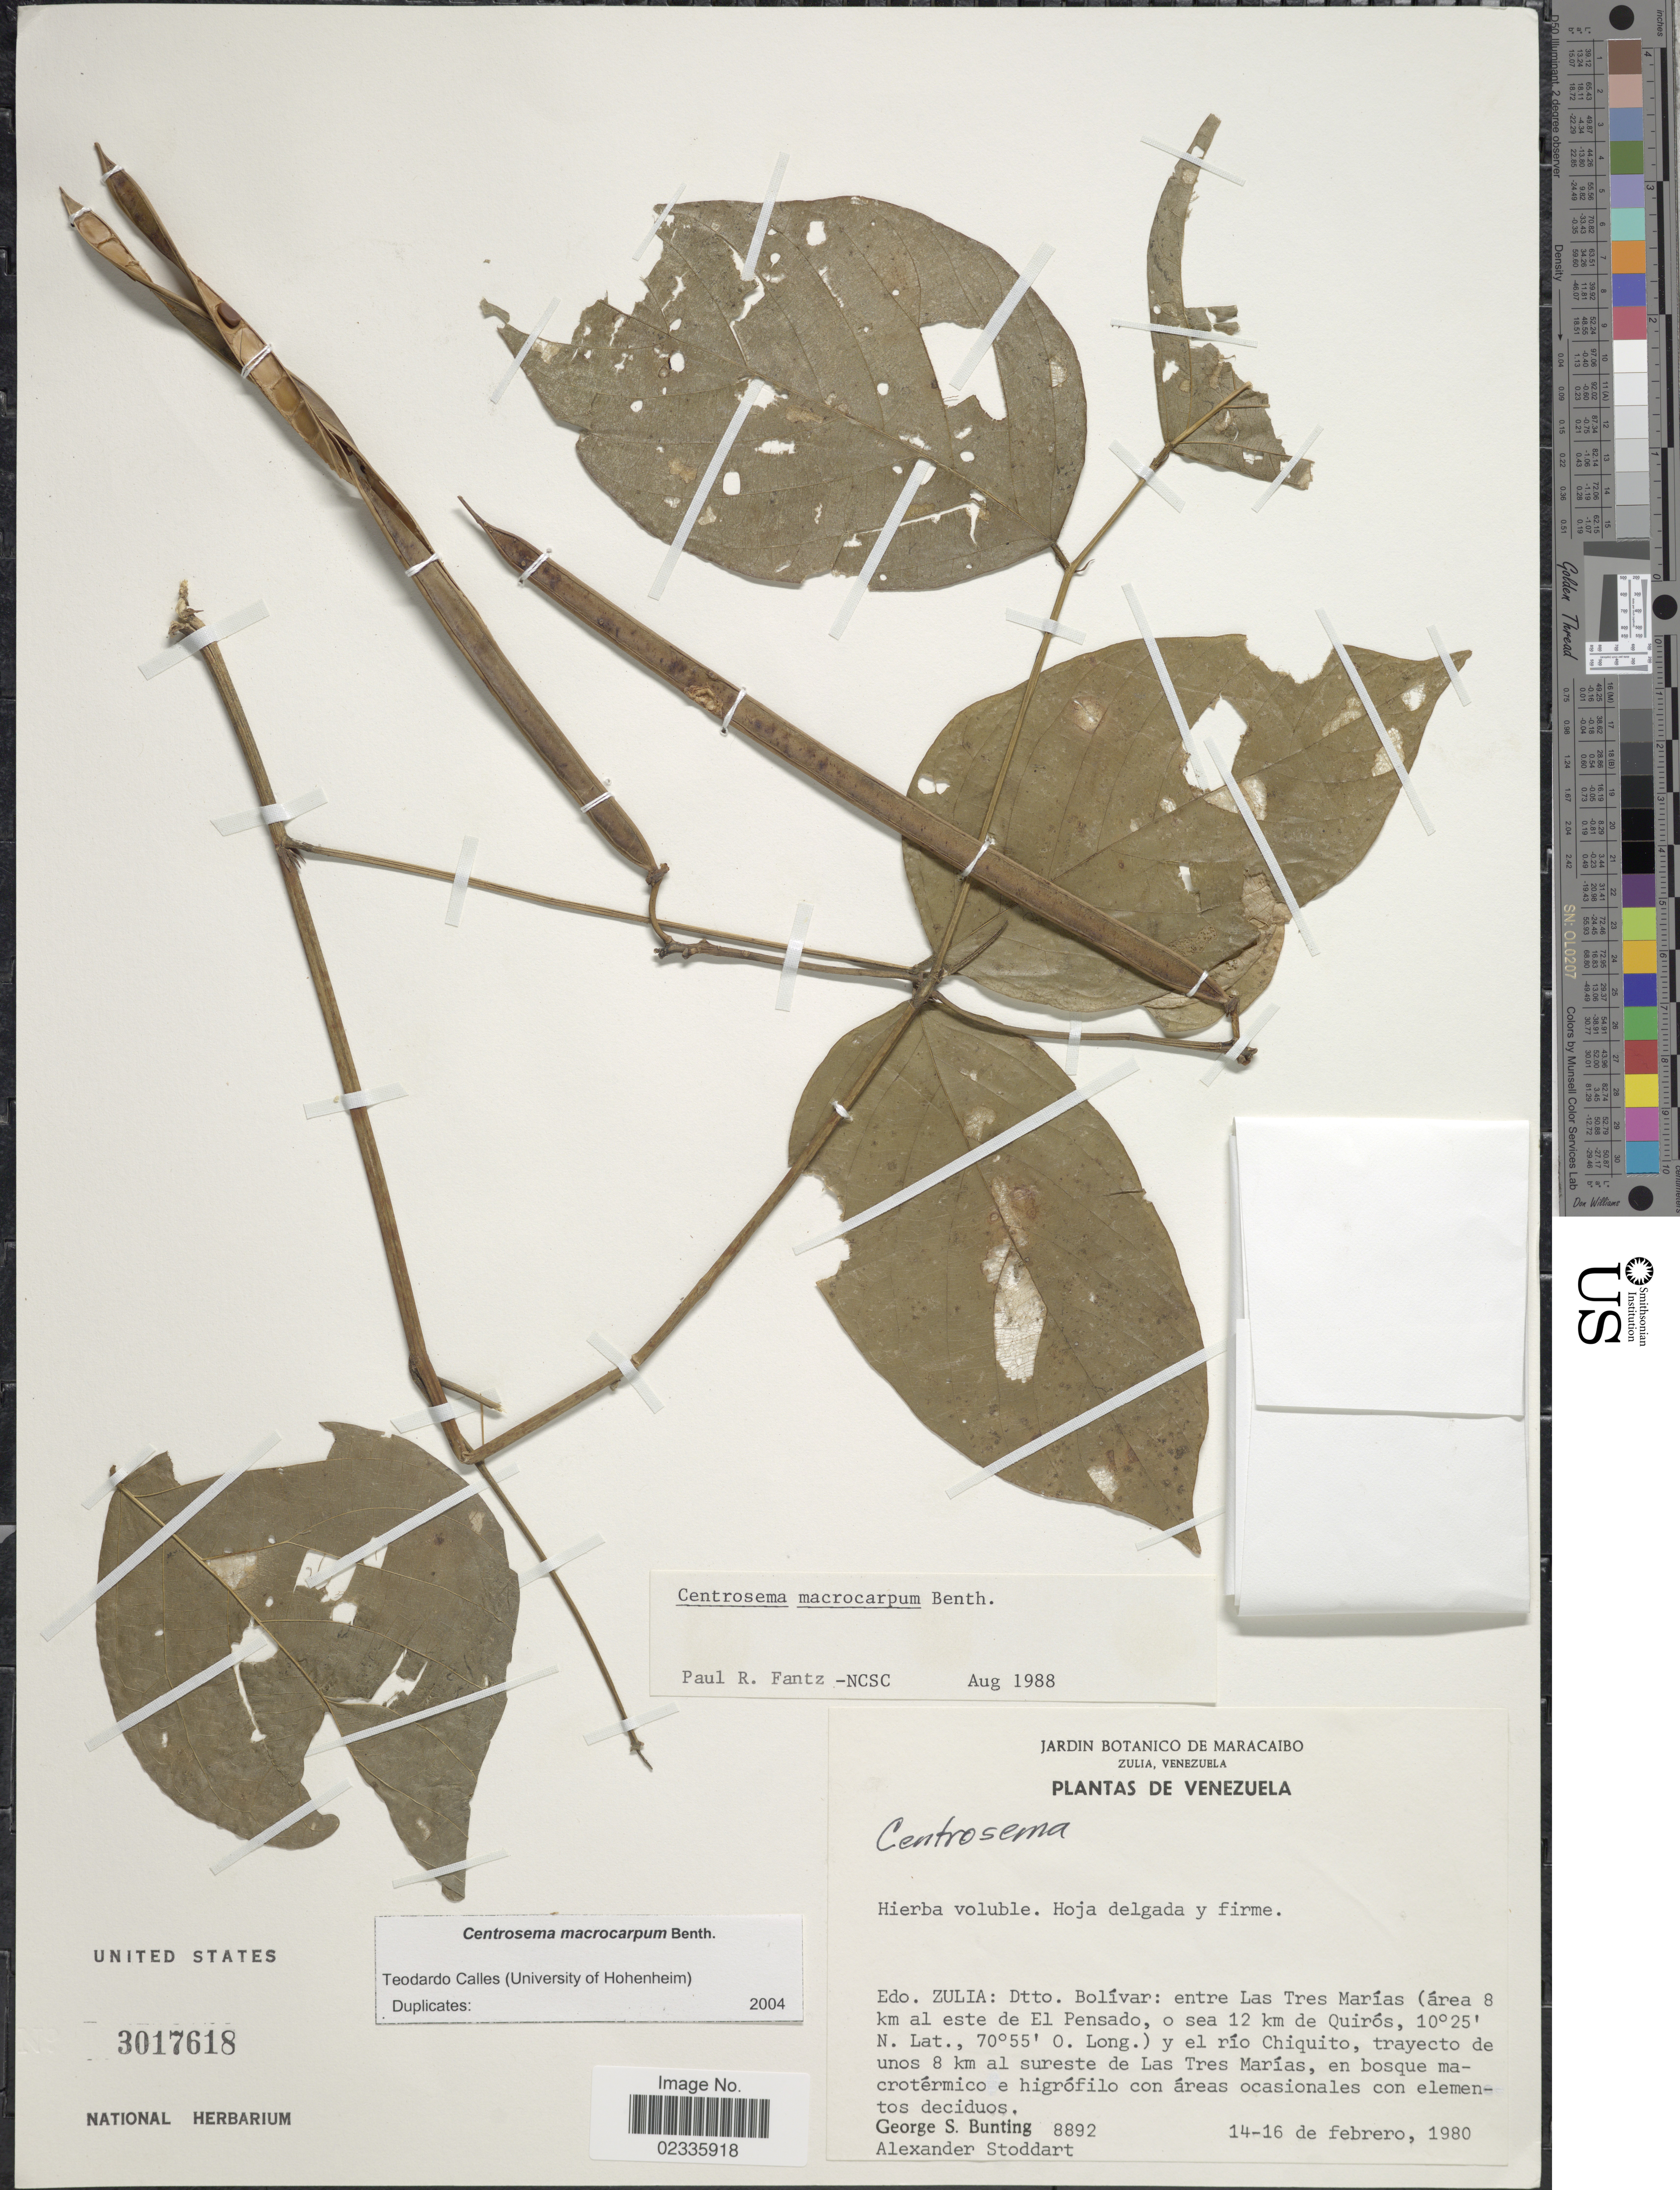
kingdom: Plantae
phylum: Tracheophyta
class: Magnoliopsida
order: Fabales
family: Fabaceae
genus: Centrosema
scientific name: Centrosema macrocarpum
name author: Benth.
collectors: G. S. Bunting & A. Stoddart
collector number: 8892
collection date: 1980-02-14/1980-02-16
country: Venezuela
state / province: Zulia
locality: Dtto. Bolívar: entre Las Tres Marías (área 8 km al este de El Pensado, o sea 12 km de Quirós) y el río Chiquito, trayecto de unos 8 km al sureste de Las Tres Marías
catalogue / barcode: US 3017618